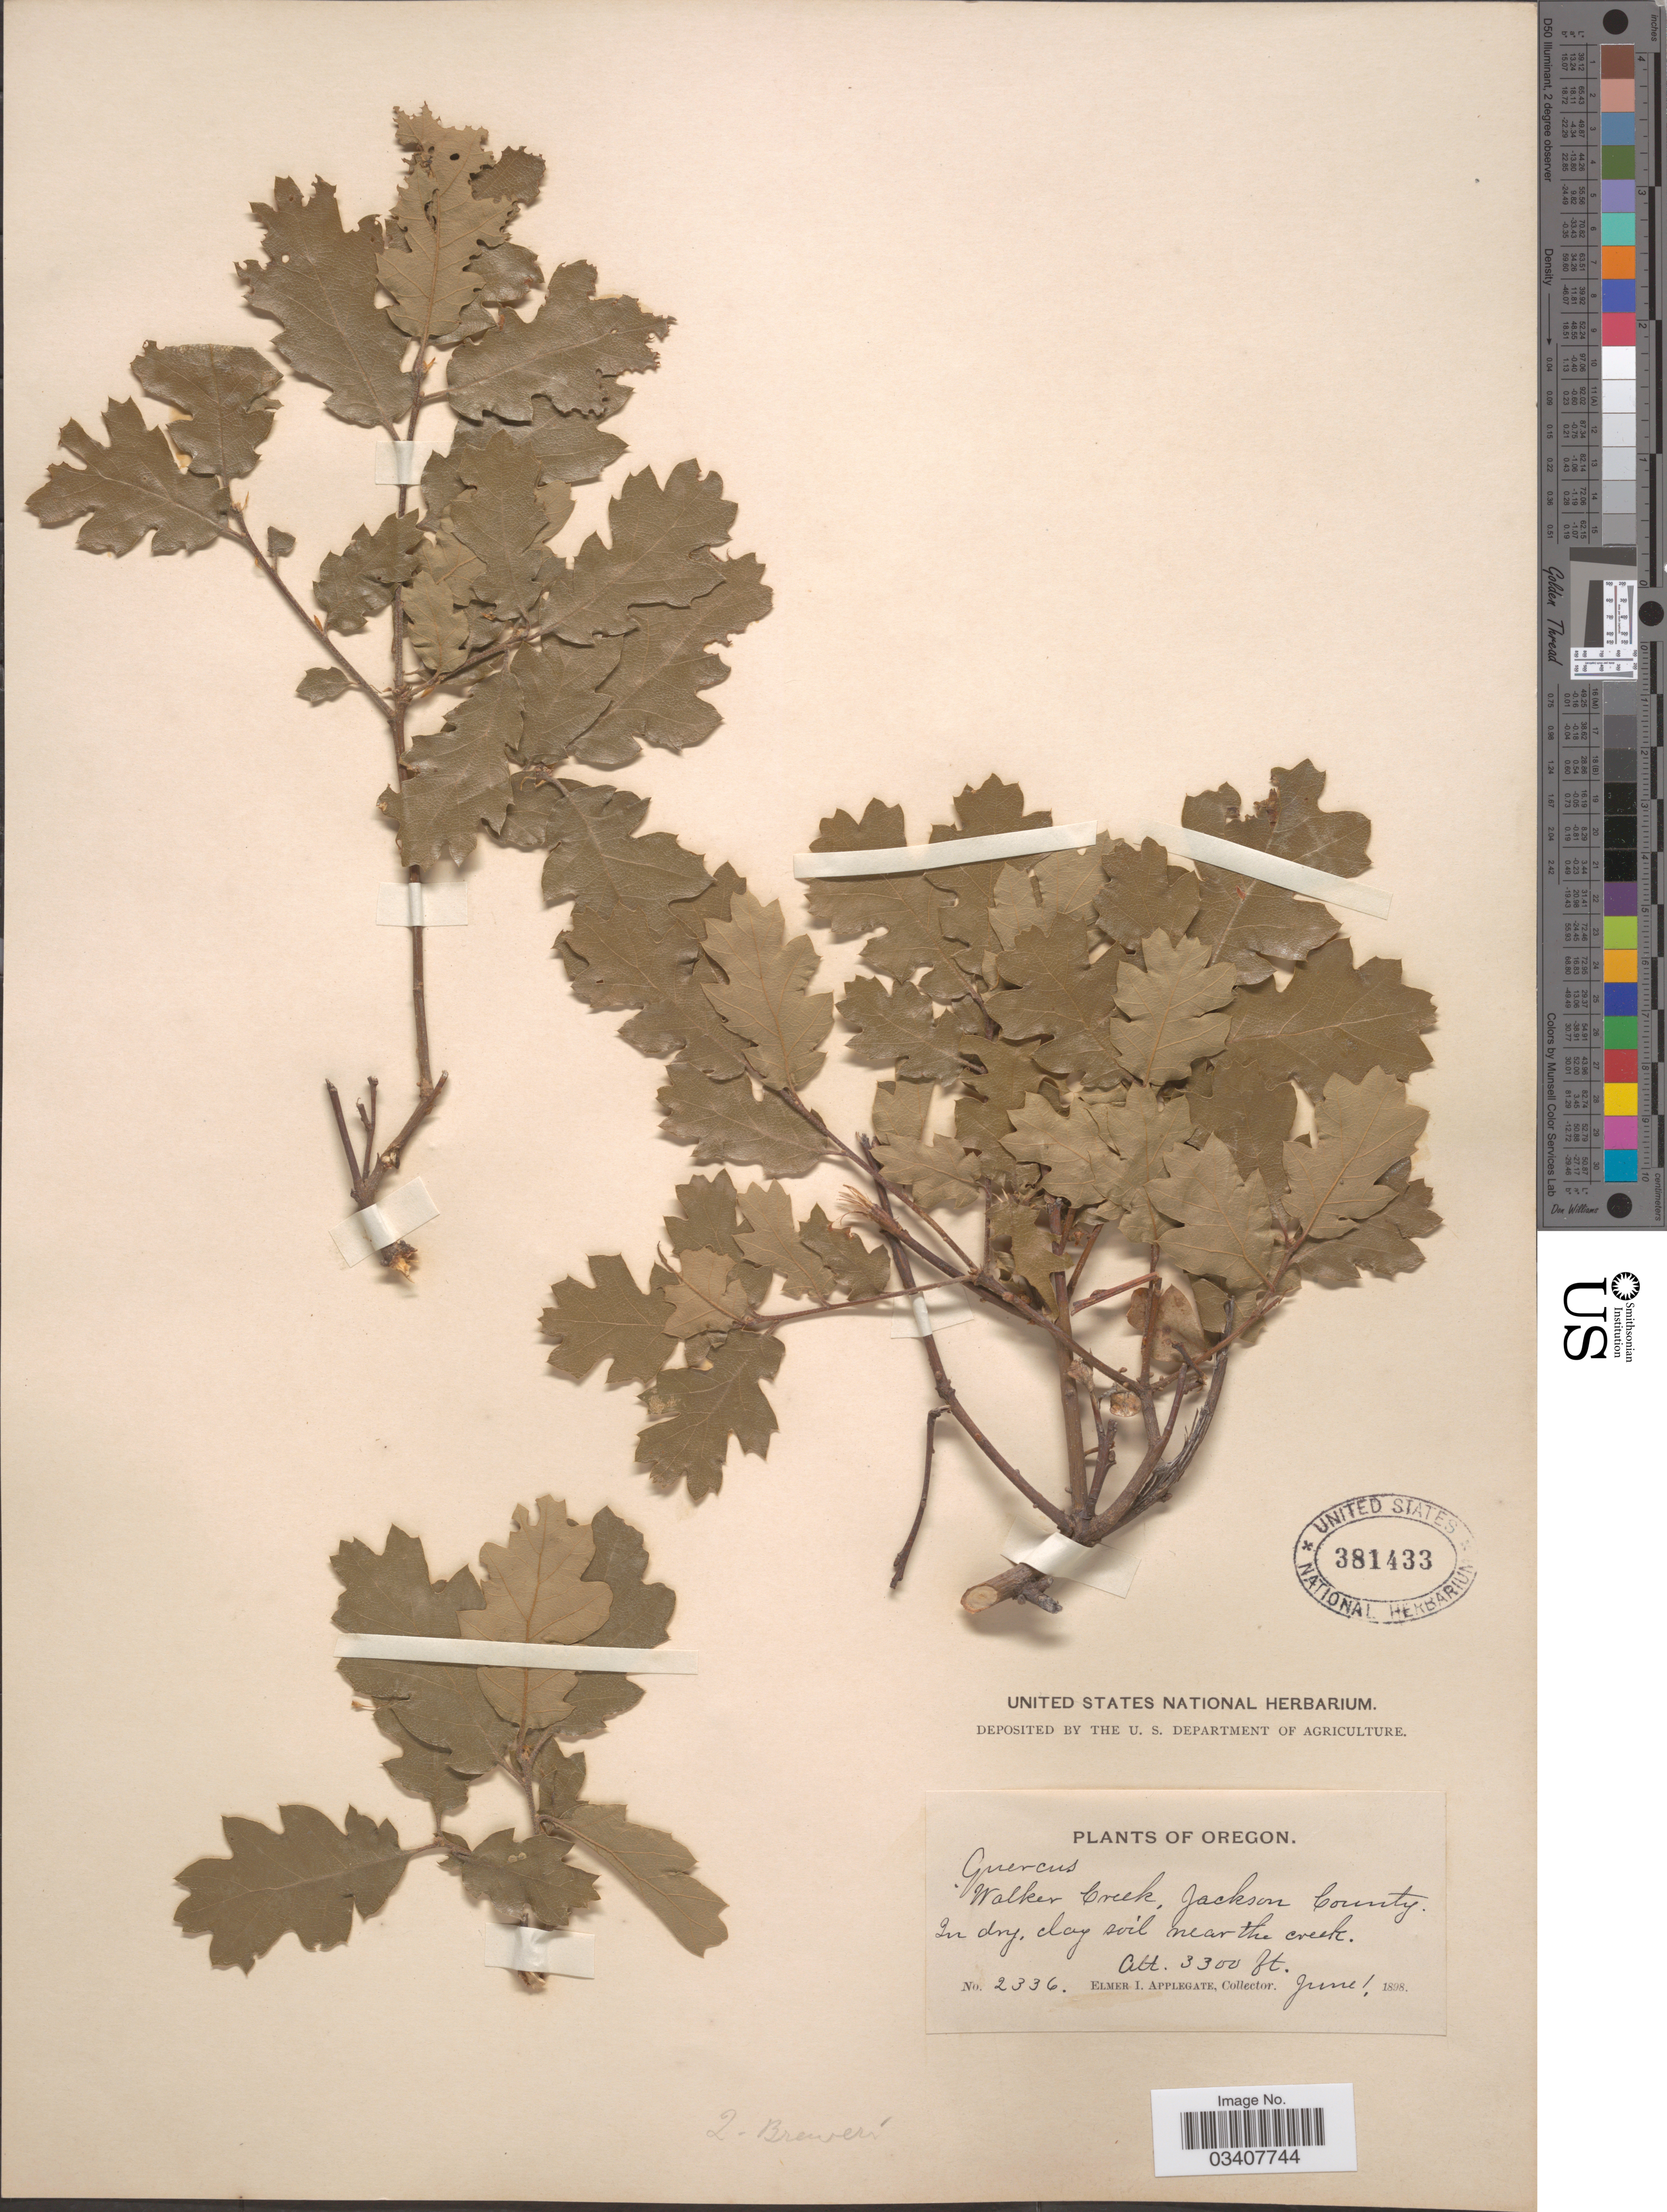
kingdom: Plantae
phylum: Tracheophyta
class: Magnoliopsida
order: Fagales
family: Fagaceae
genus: Quercus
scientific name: Quercus oerstediana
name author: R. Br.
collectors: E. I. Applegate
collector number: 2336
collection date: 1898-06-01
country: United States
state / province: Oregon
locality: Walker Creek, Jackson County. In dry, clay soil near the creek.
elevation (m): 1006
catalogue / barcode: US 381433